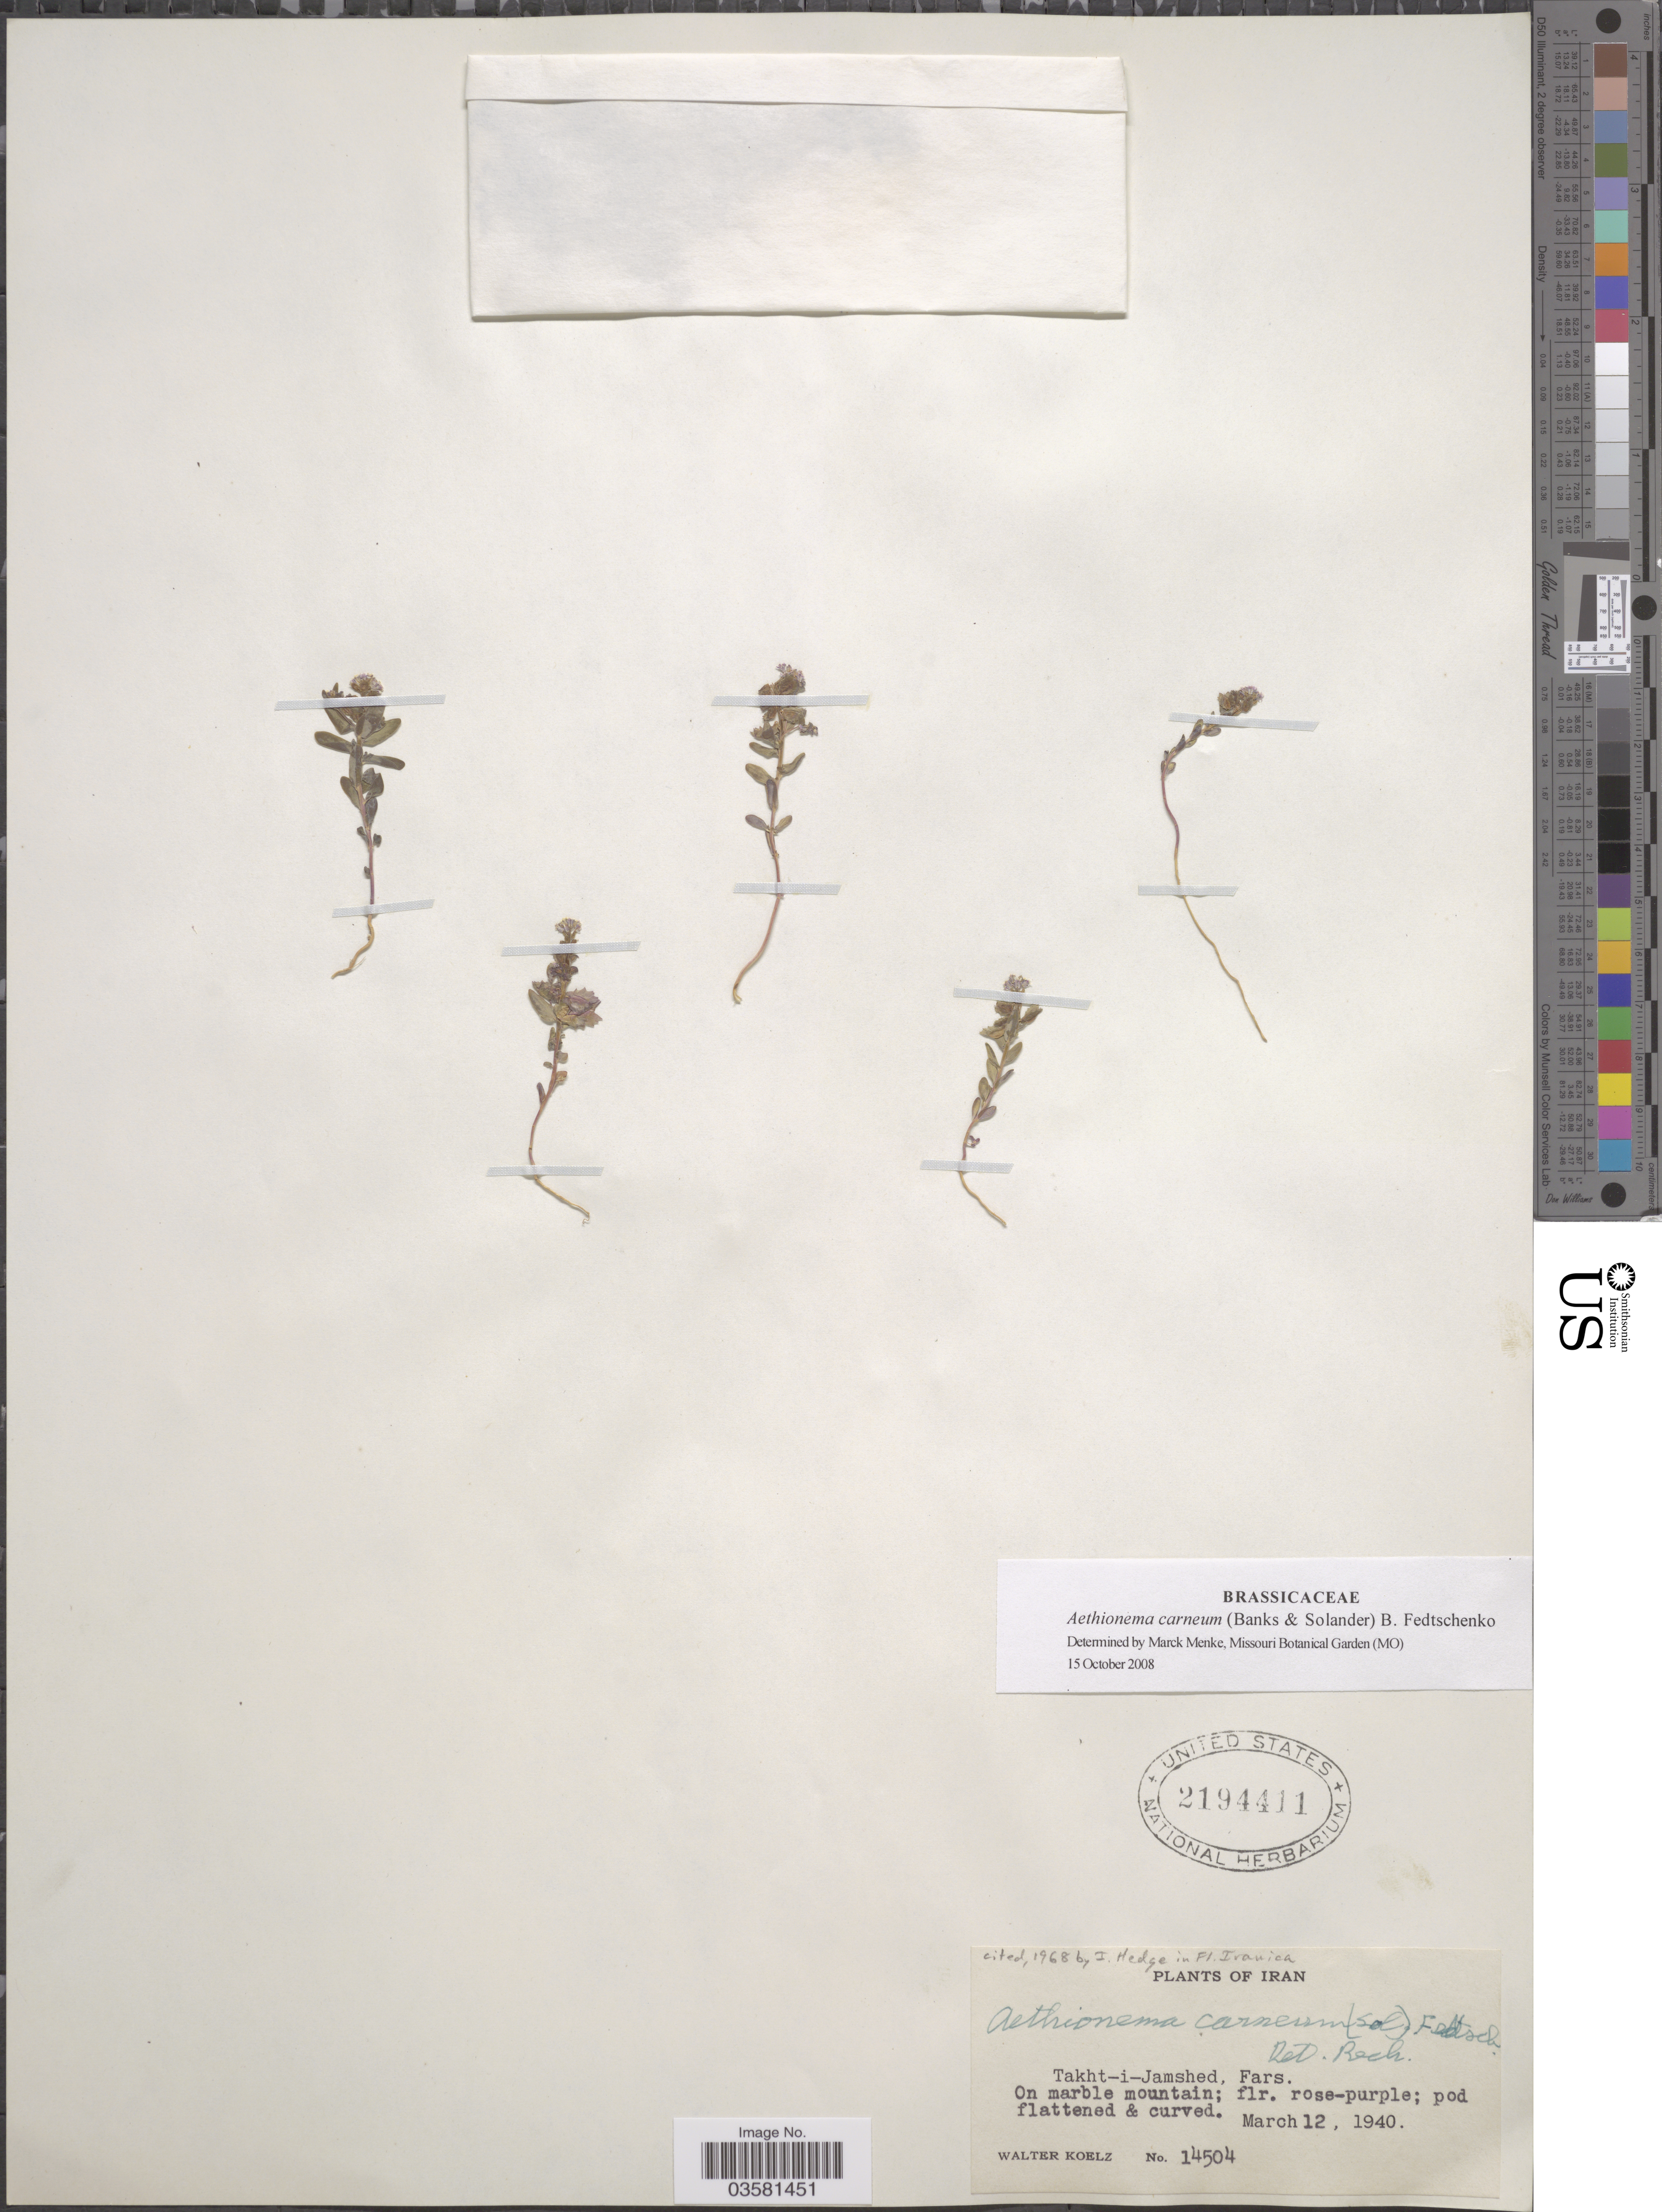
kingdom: Plantae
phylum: Tracheophyta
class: Magnoliopsida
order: Brassicales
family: Brassicaceae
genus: Aethionema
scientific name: Aethionema carneum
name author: B. Fedtsch.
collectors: W. N. Koelz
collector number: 14504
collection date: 1940-03-12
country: Iran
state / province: Fars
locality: Takht-i-Jamshed, Fars.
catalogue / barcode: US 2194411